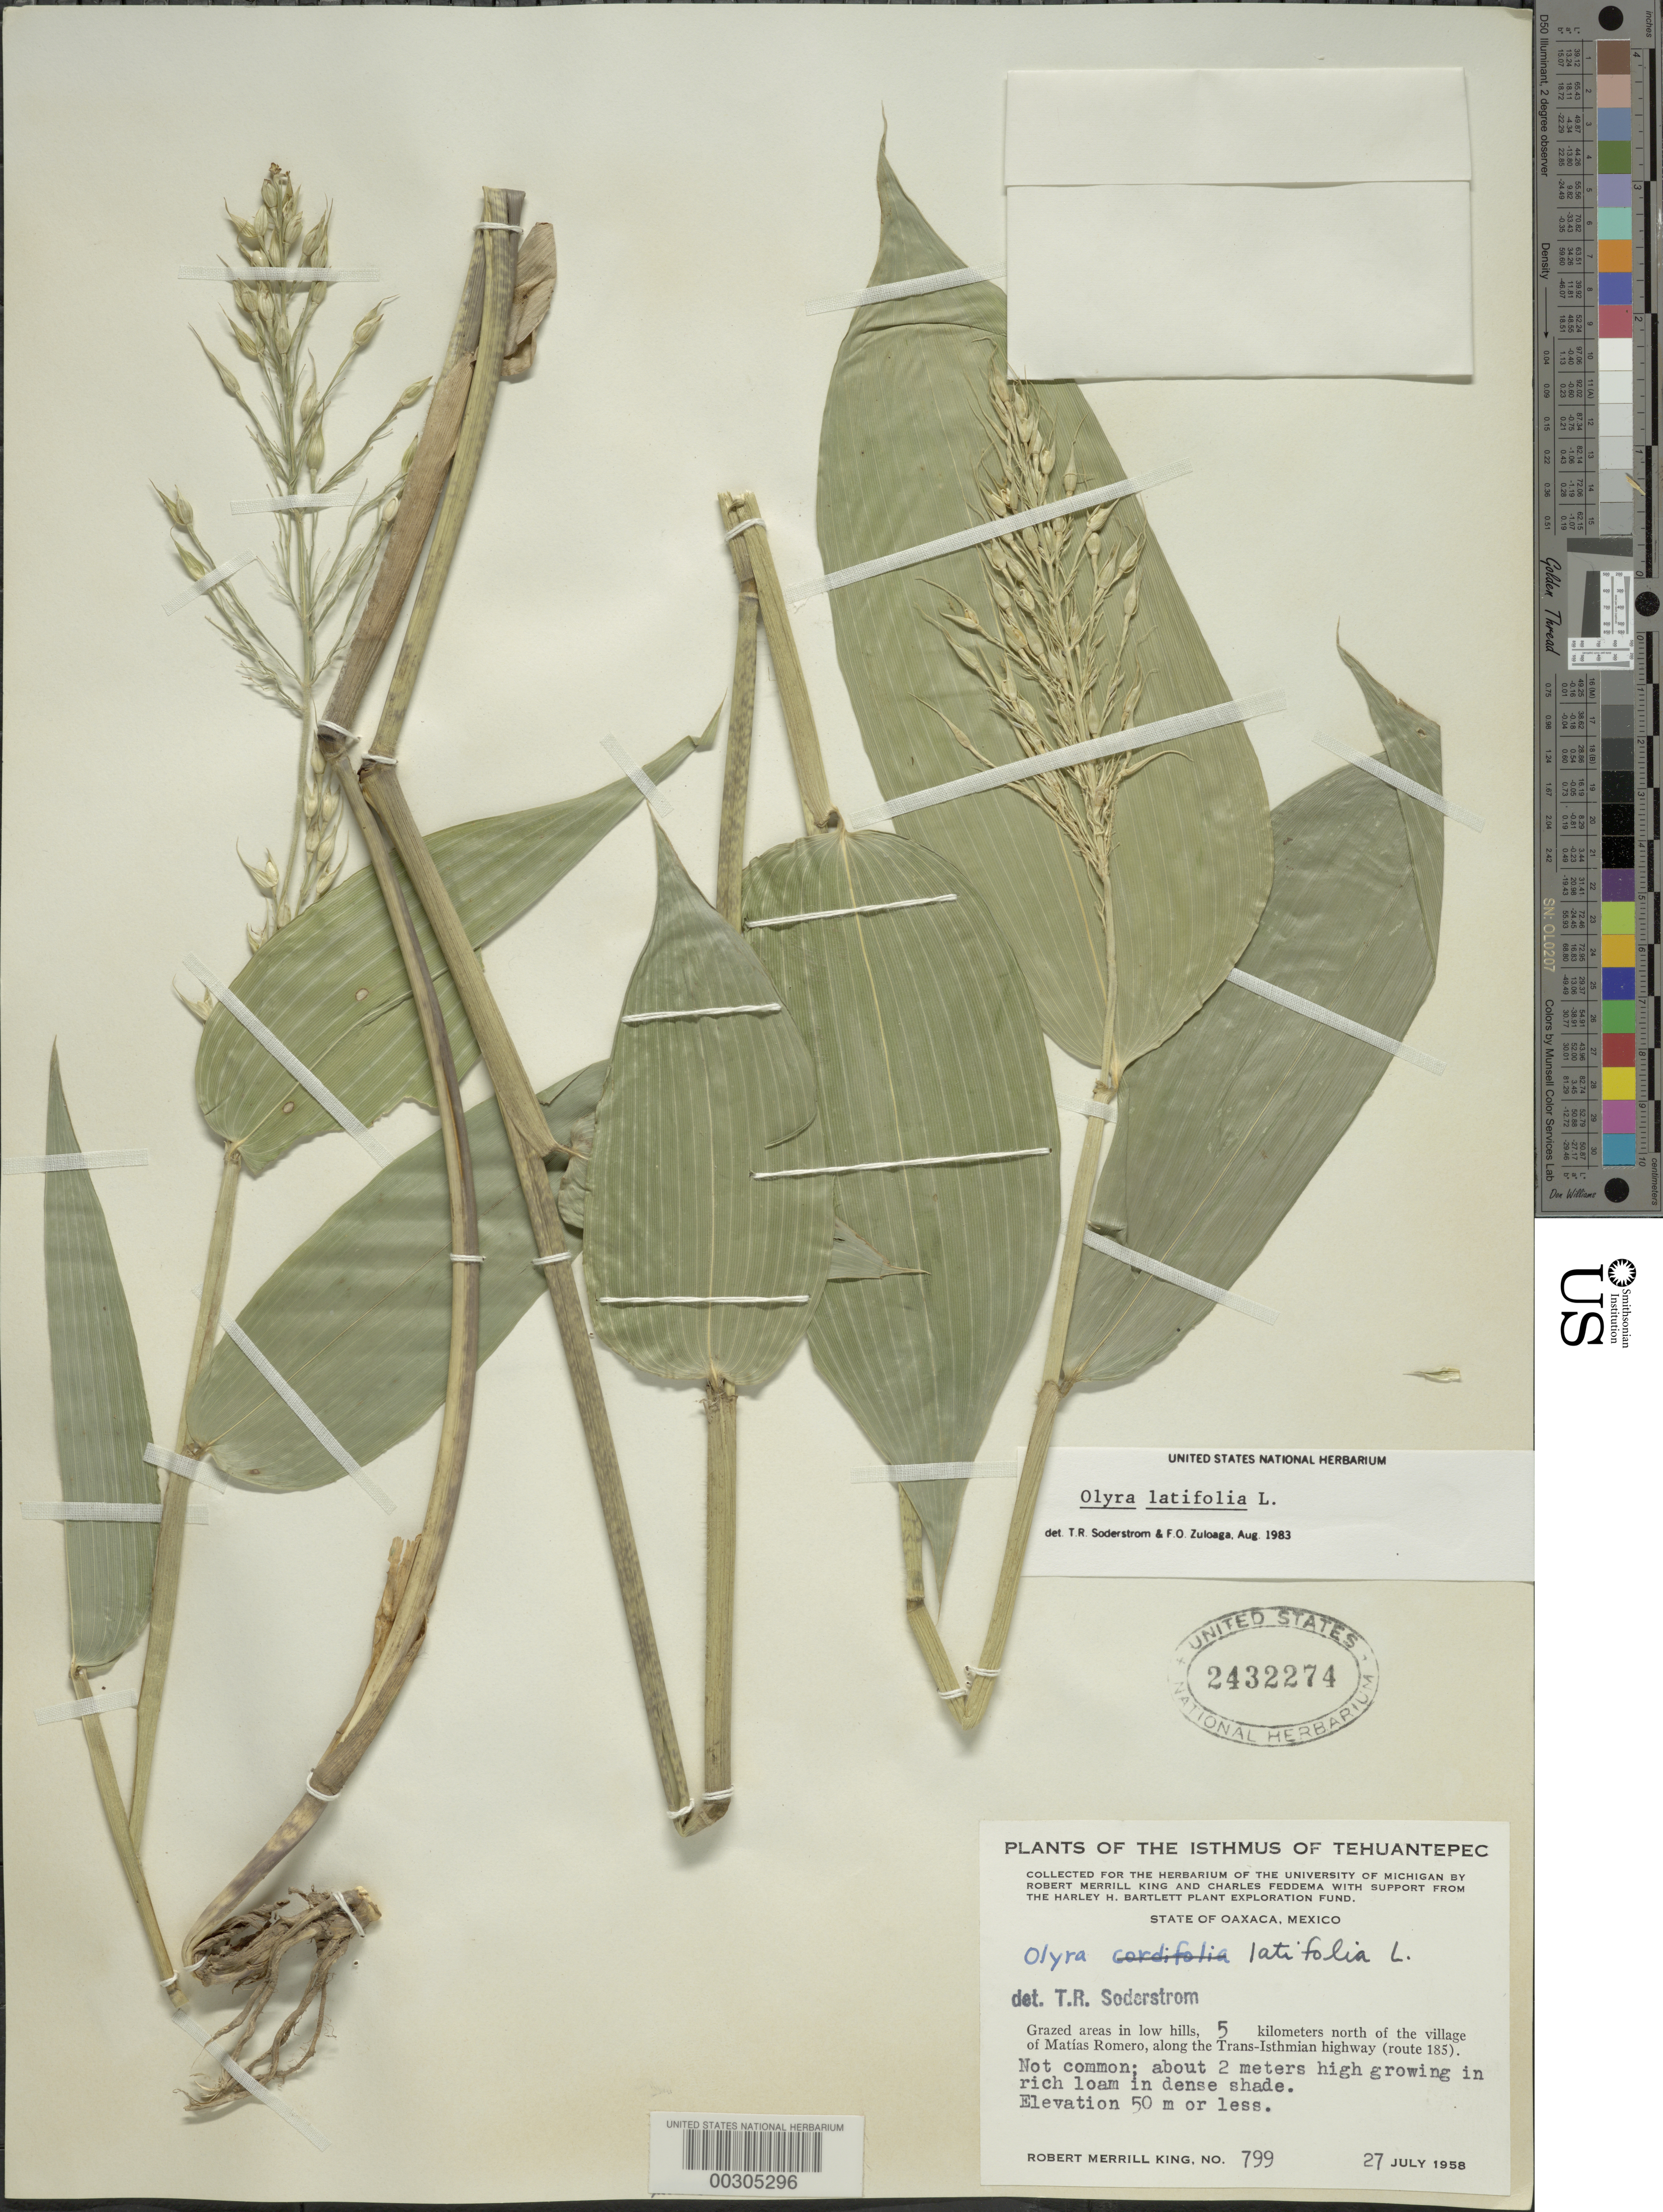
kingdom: Plantae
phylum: Tracheophyta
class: Liliopsida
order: Poales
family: Poaceae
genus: Olyra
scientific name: Olyra latifolia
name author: L.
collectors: R. M. King & C. Feddema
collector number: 799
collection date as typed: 27 Jul 1958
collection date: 1958-07-27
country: Mexico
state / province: Oaxaca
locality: Matias romero, route 185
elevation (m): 50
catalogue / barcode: US 2432274